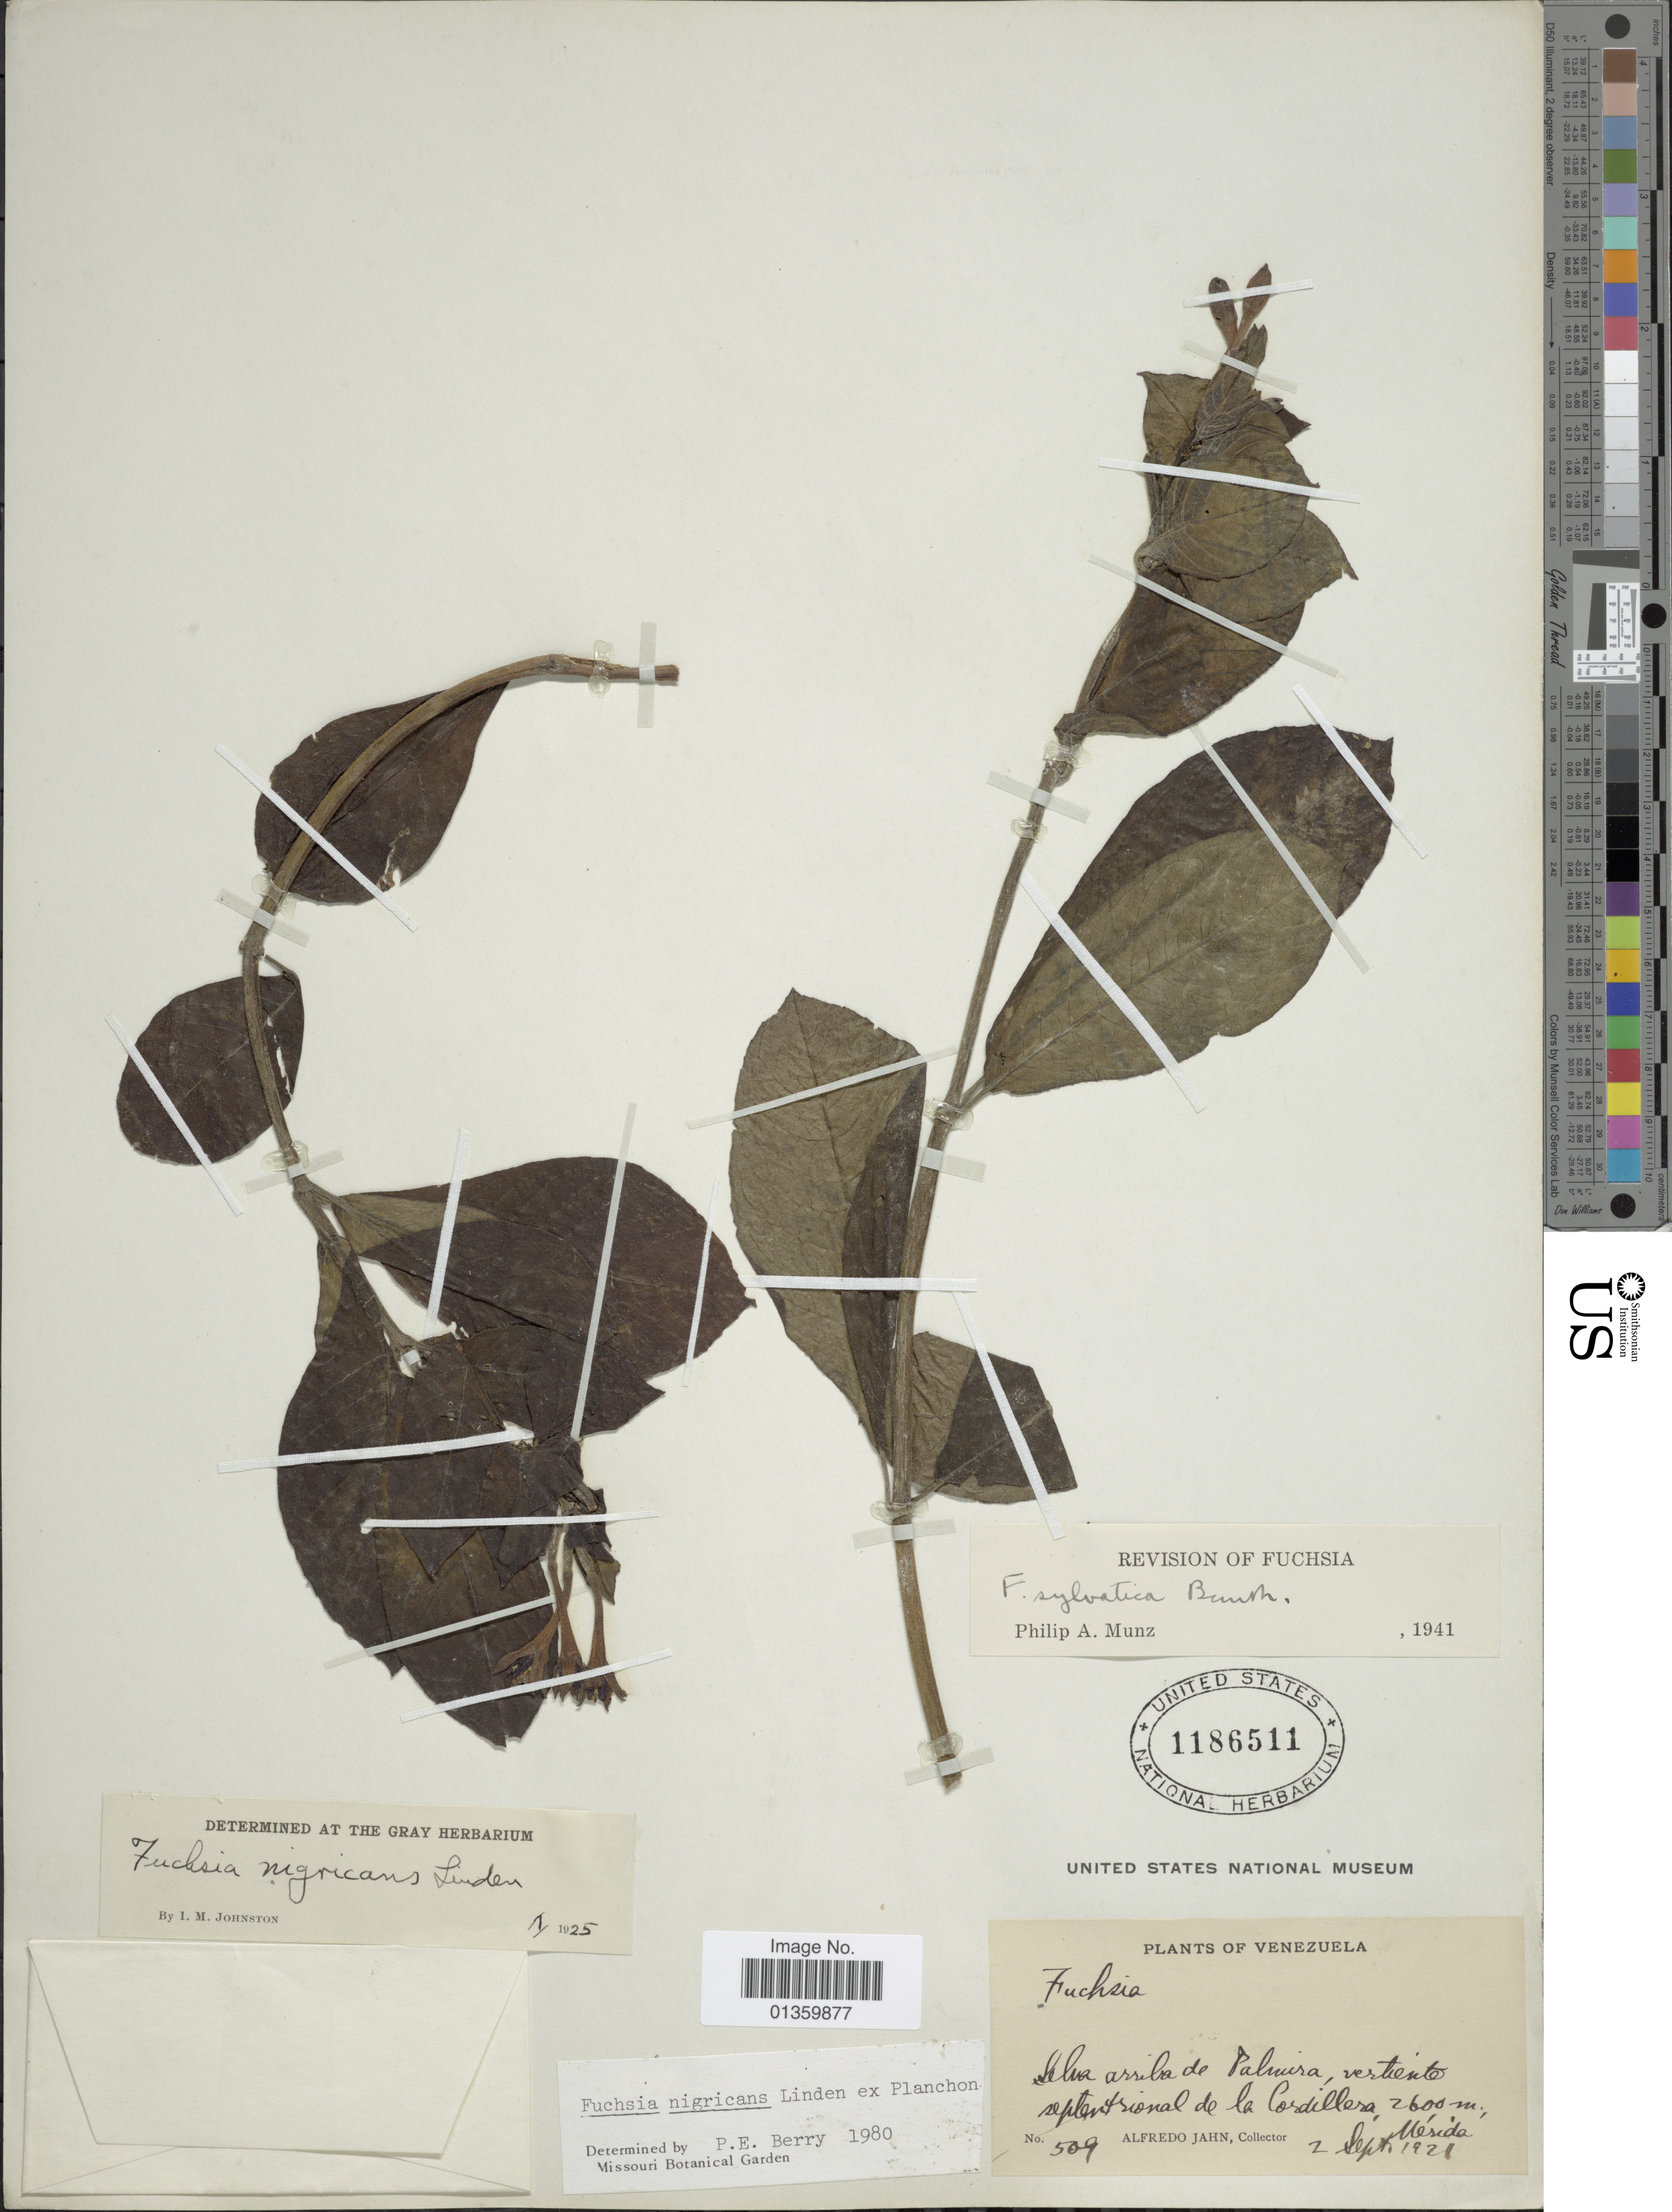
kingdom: Plantae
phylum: Tracheophyta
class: Magnoliopsida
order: Myrtales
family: Onagraceae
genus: Fuchsia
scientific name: Fuchsia nigricans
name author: Linden ex Planch.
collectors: A. Jahn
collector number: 509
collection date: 1921-09-02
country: Venezuela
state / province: Mérida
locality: Selva arriba de Palmira, vertiente septentrional de la Cordillera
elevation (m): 2600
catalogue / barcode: US 1186511